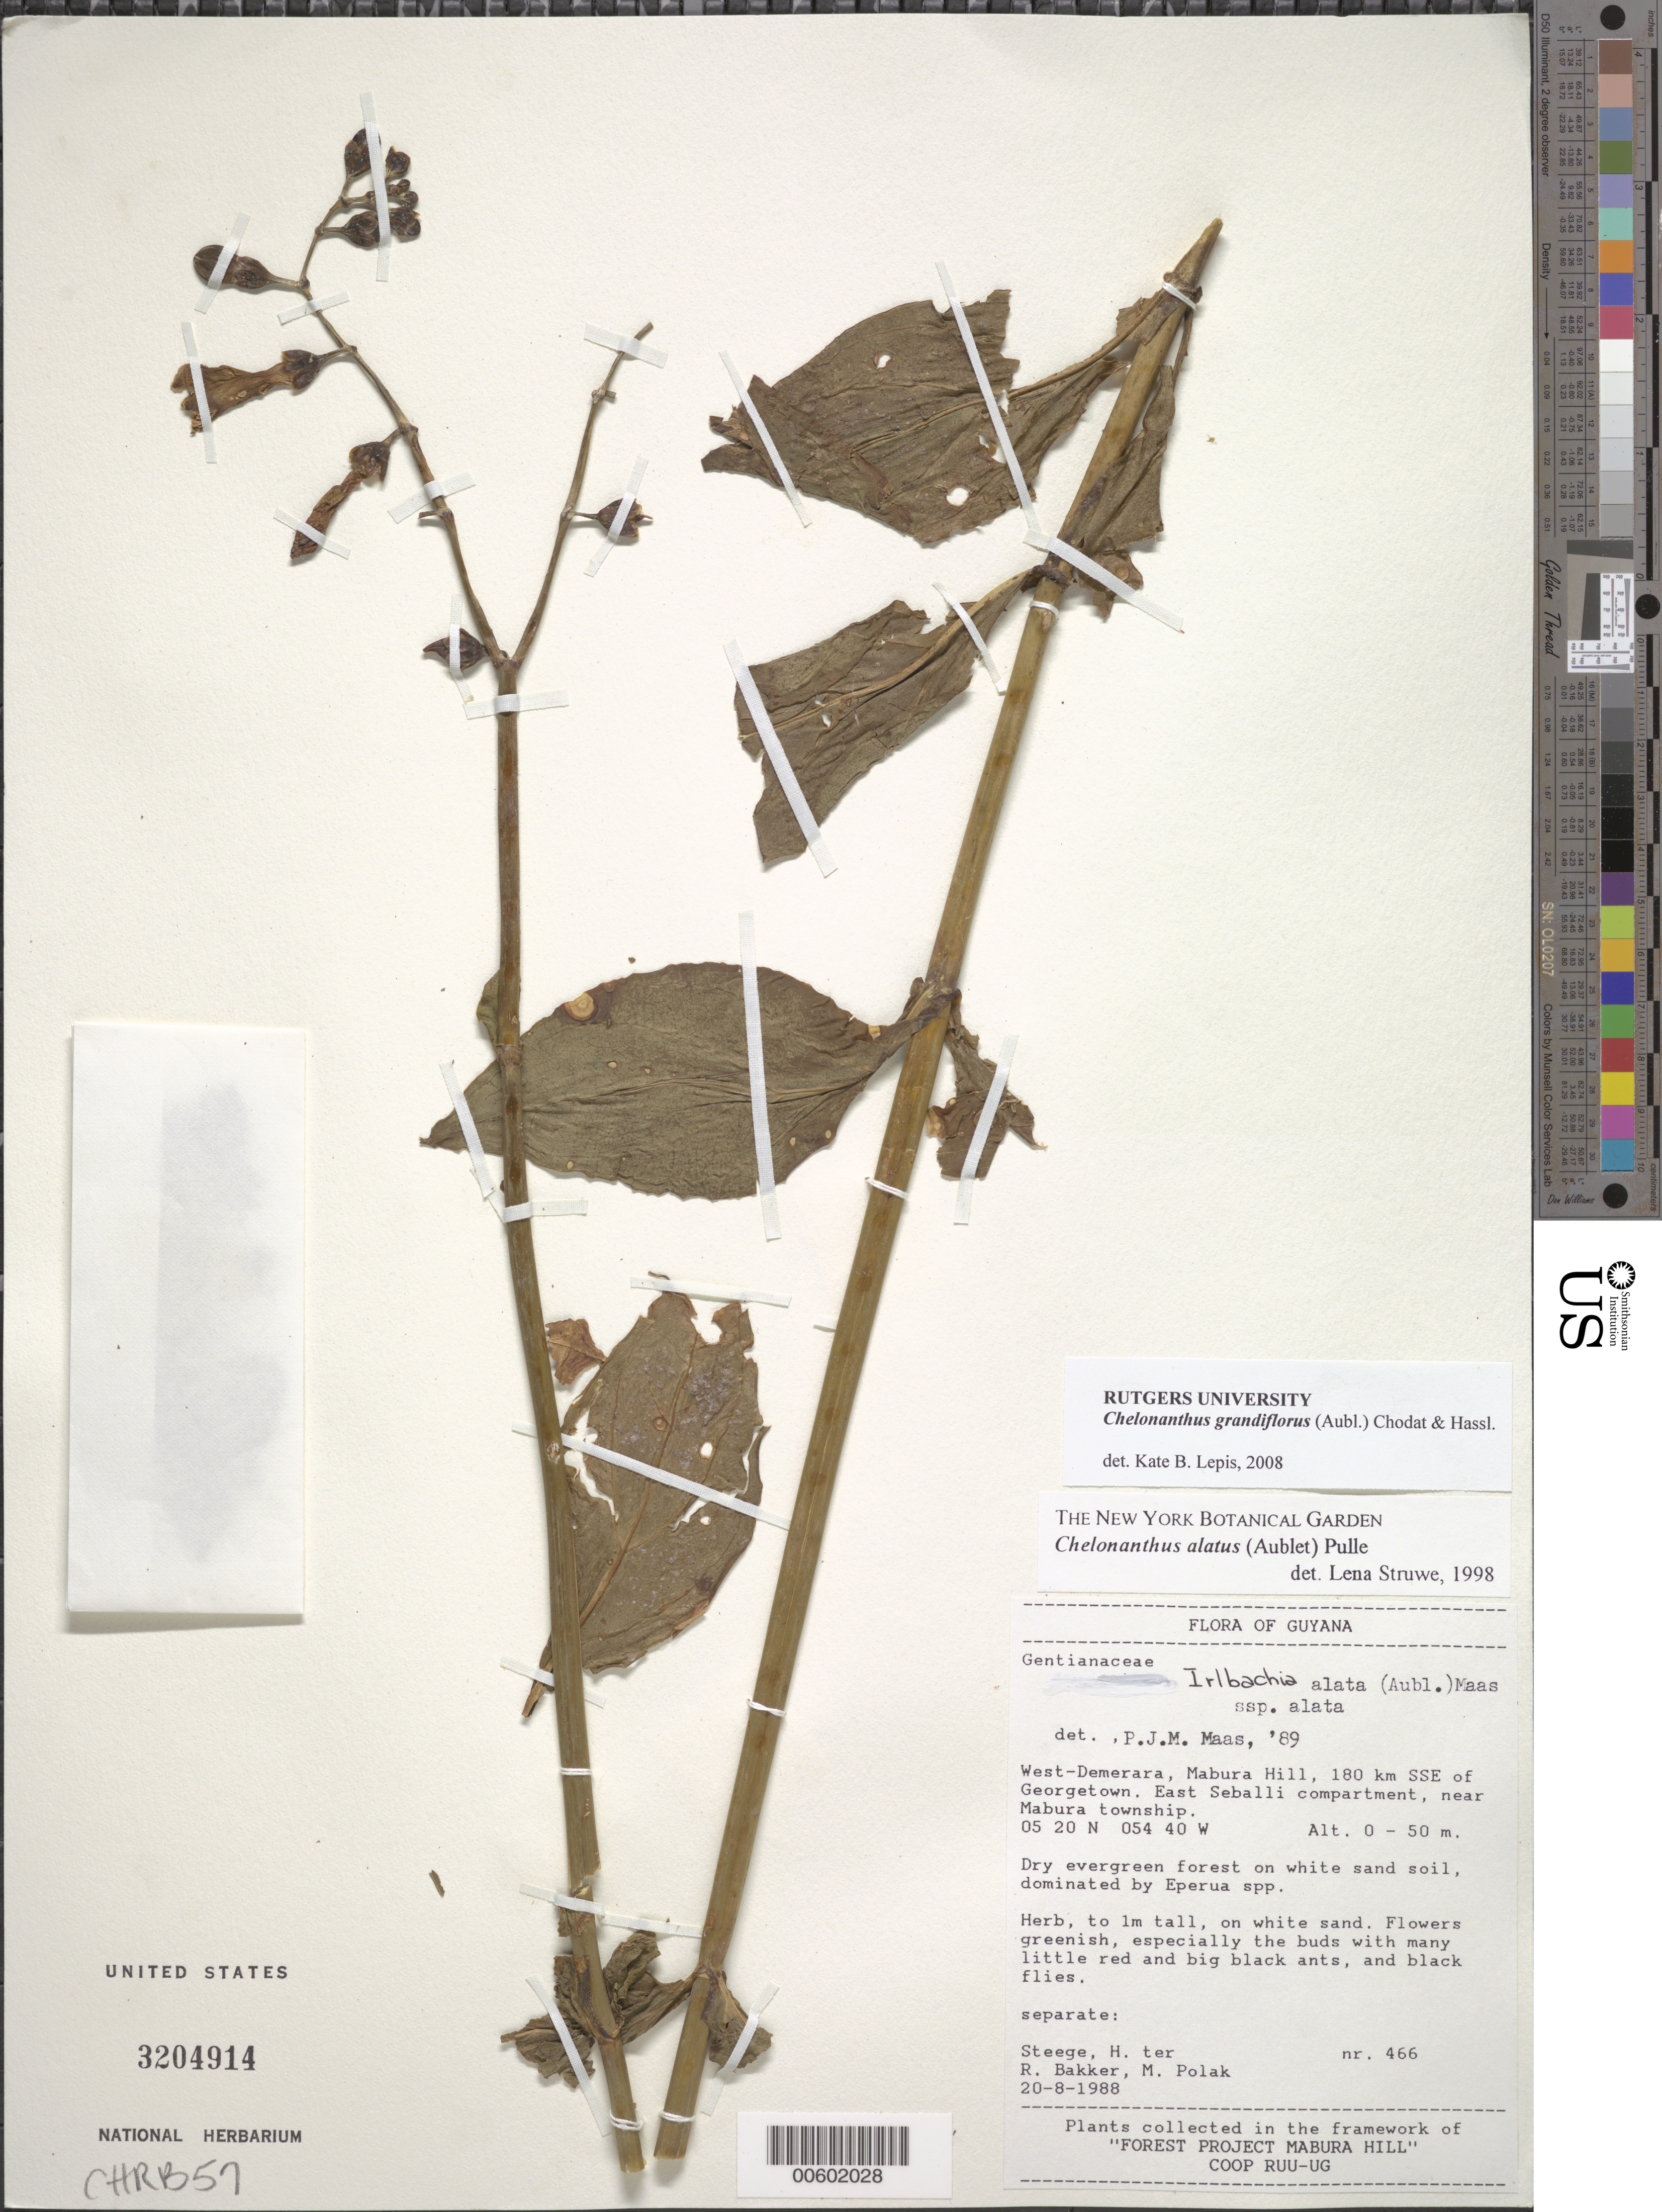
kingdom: Plantae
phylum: Tracheophyta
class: Magnoliopsida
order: Gentianales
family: Gentianaceae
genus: Chelonanthus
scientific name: Chelonanthus grandiflorus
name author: (Aubl.) Chodat & Hassl.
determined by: Lepis, Kate B.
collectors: H. ter Steege, R. Bakker & K. Polák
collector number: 466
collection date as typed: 20-Aug-88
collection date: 1988-08-20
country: Guyana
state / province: U. Demerara-Berbice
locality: Mabura Hill, 180 km SSE of Georgetown, East Seballi compartment, near Mabura Township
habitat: Dry evergreen forest on white sand soil, dominated by Eperua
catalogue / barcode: US 3204914